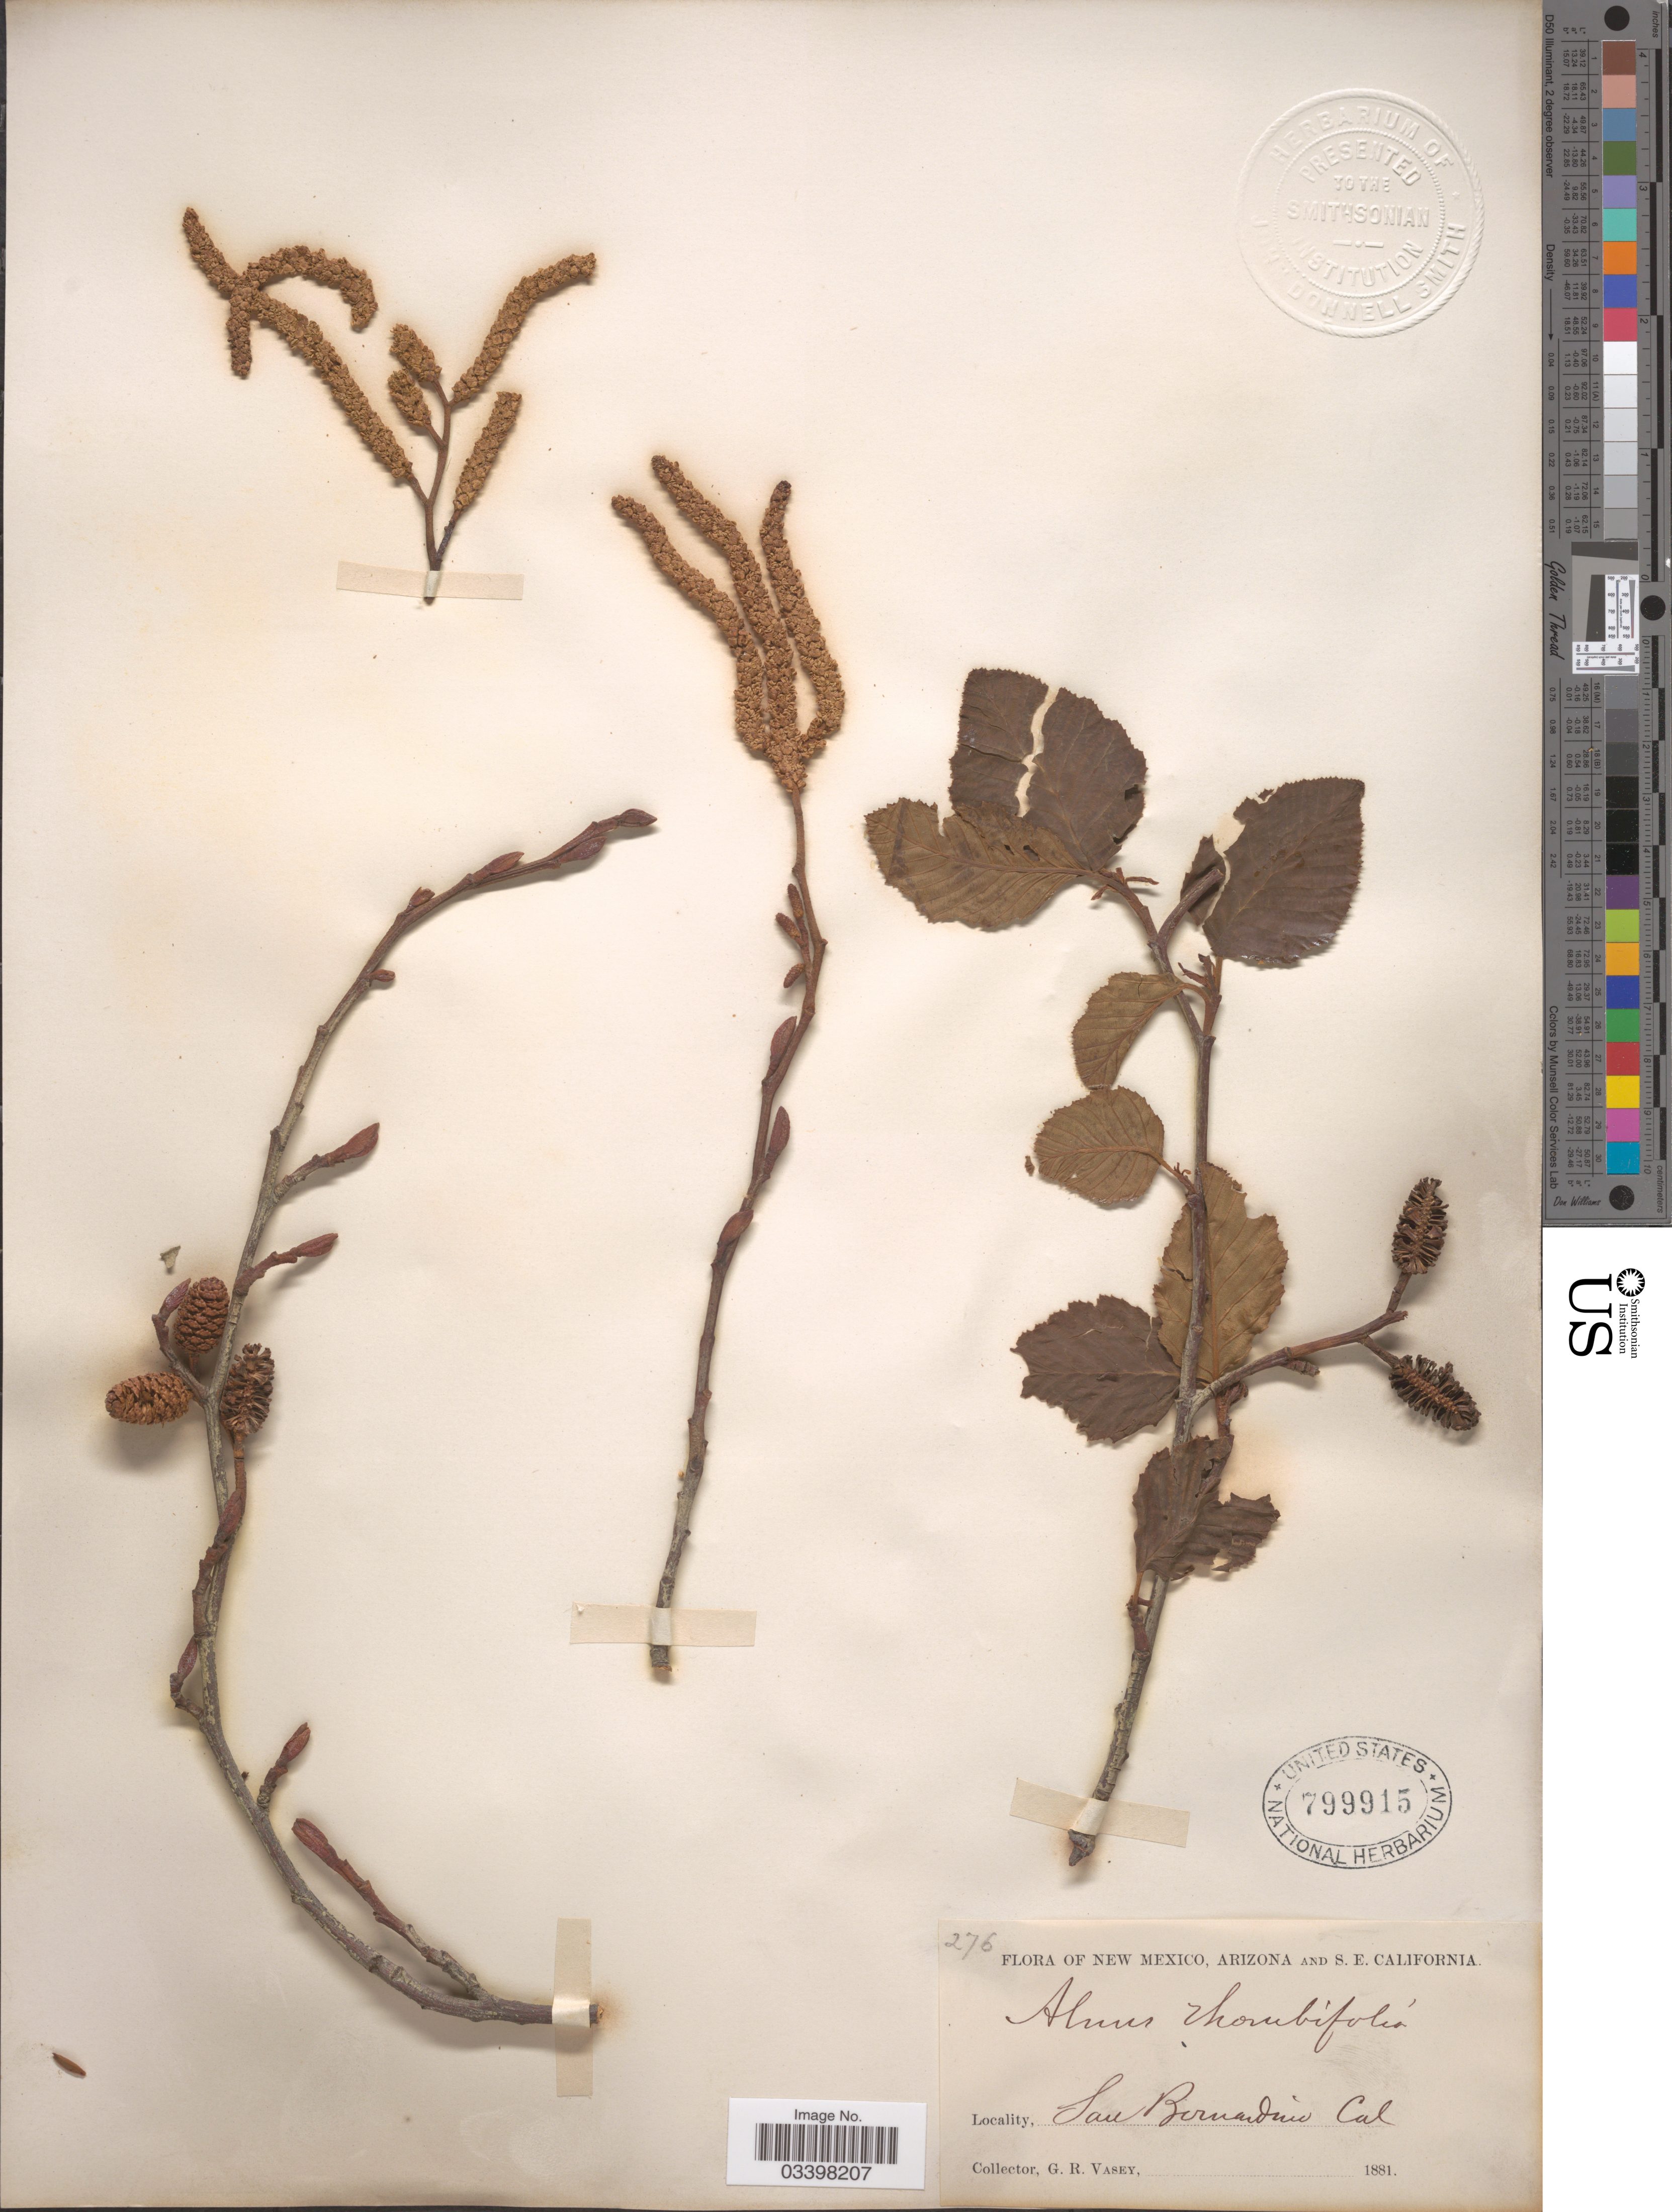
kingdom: Plantae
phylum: Tracheophyta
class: Magnoliopsida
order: Fagales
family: Betulaceae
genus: Alnus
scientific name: Alnus rhombifolia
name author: Nutt.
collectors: G. R. Vasey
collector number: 276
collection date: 1881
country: United States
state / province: California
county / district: San Bernardino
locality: San Bernardino. S. E. California.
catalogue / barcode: US 799915